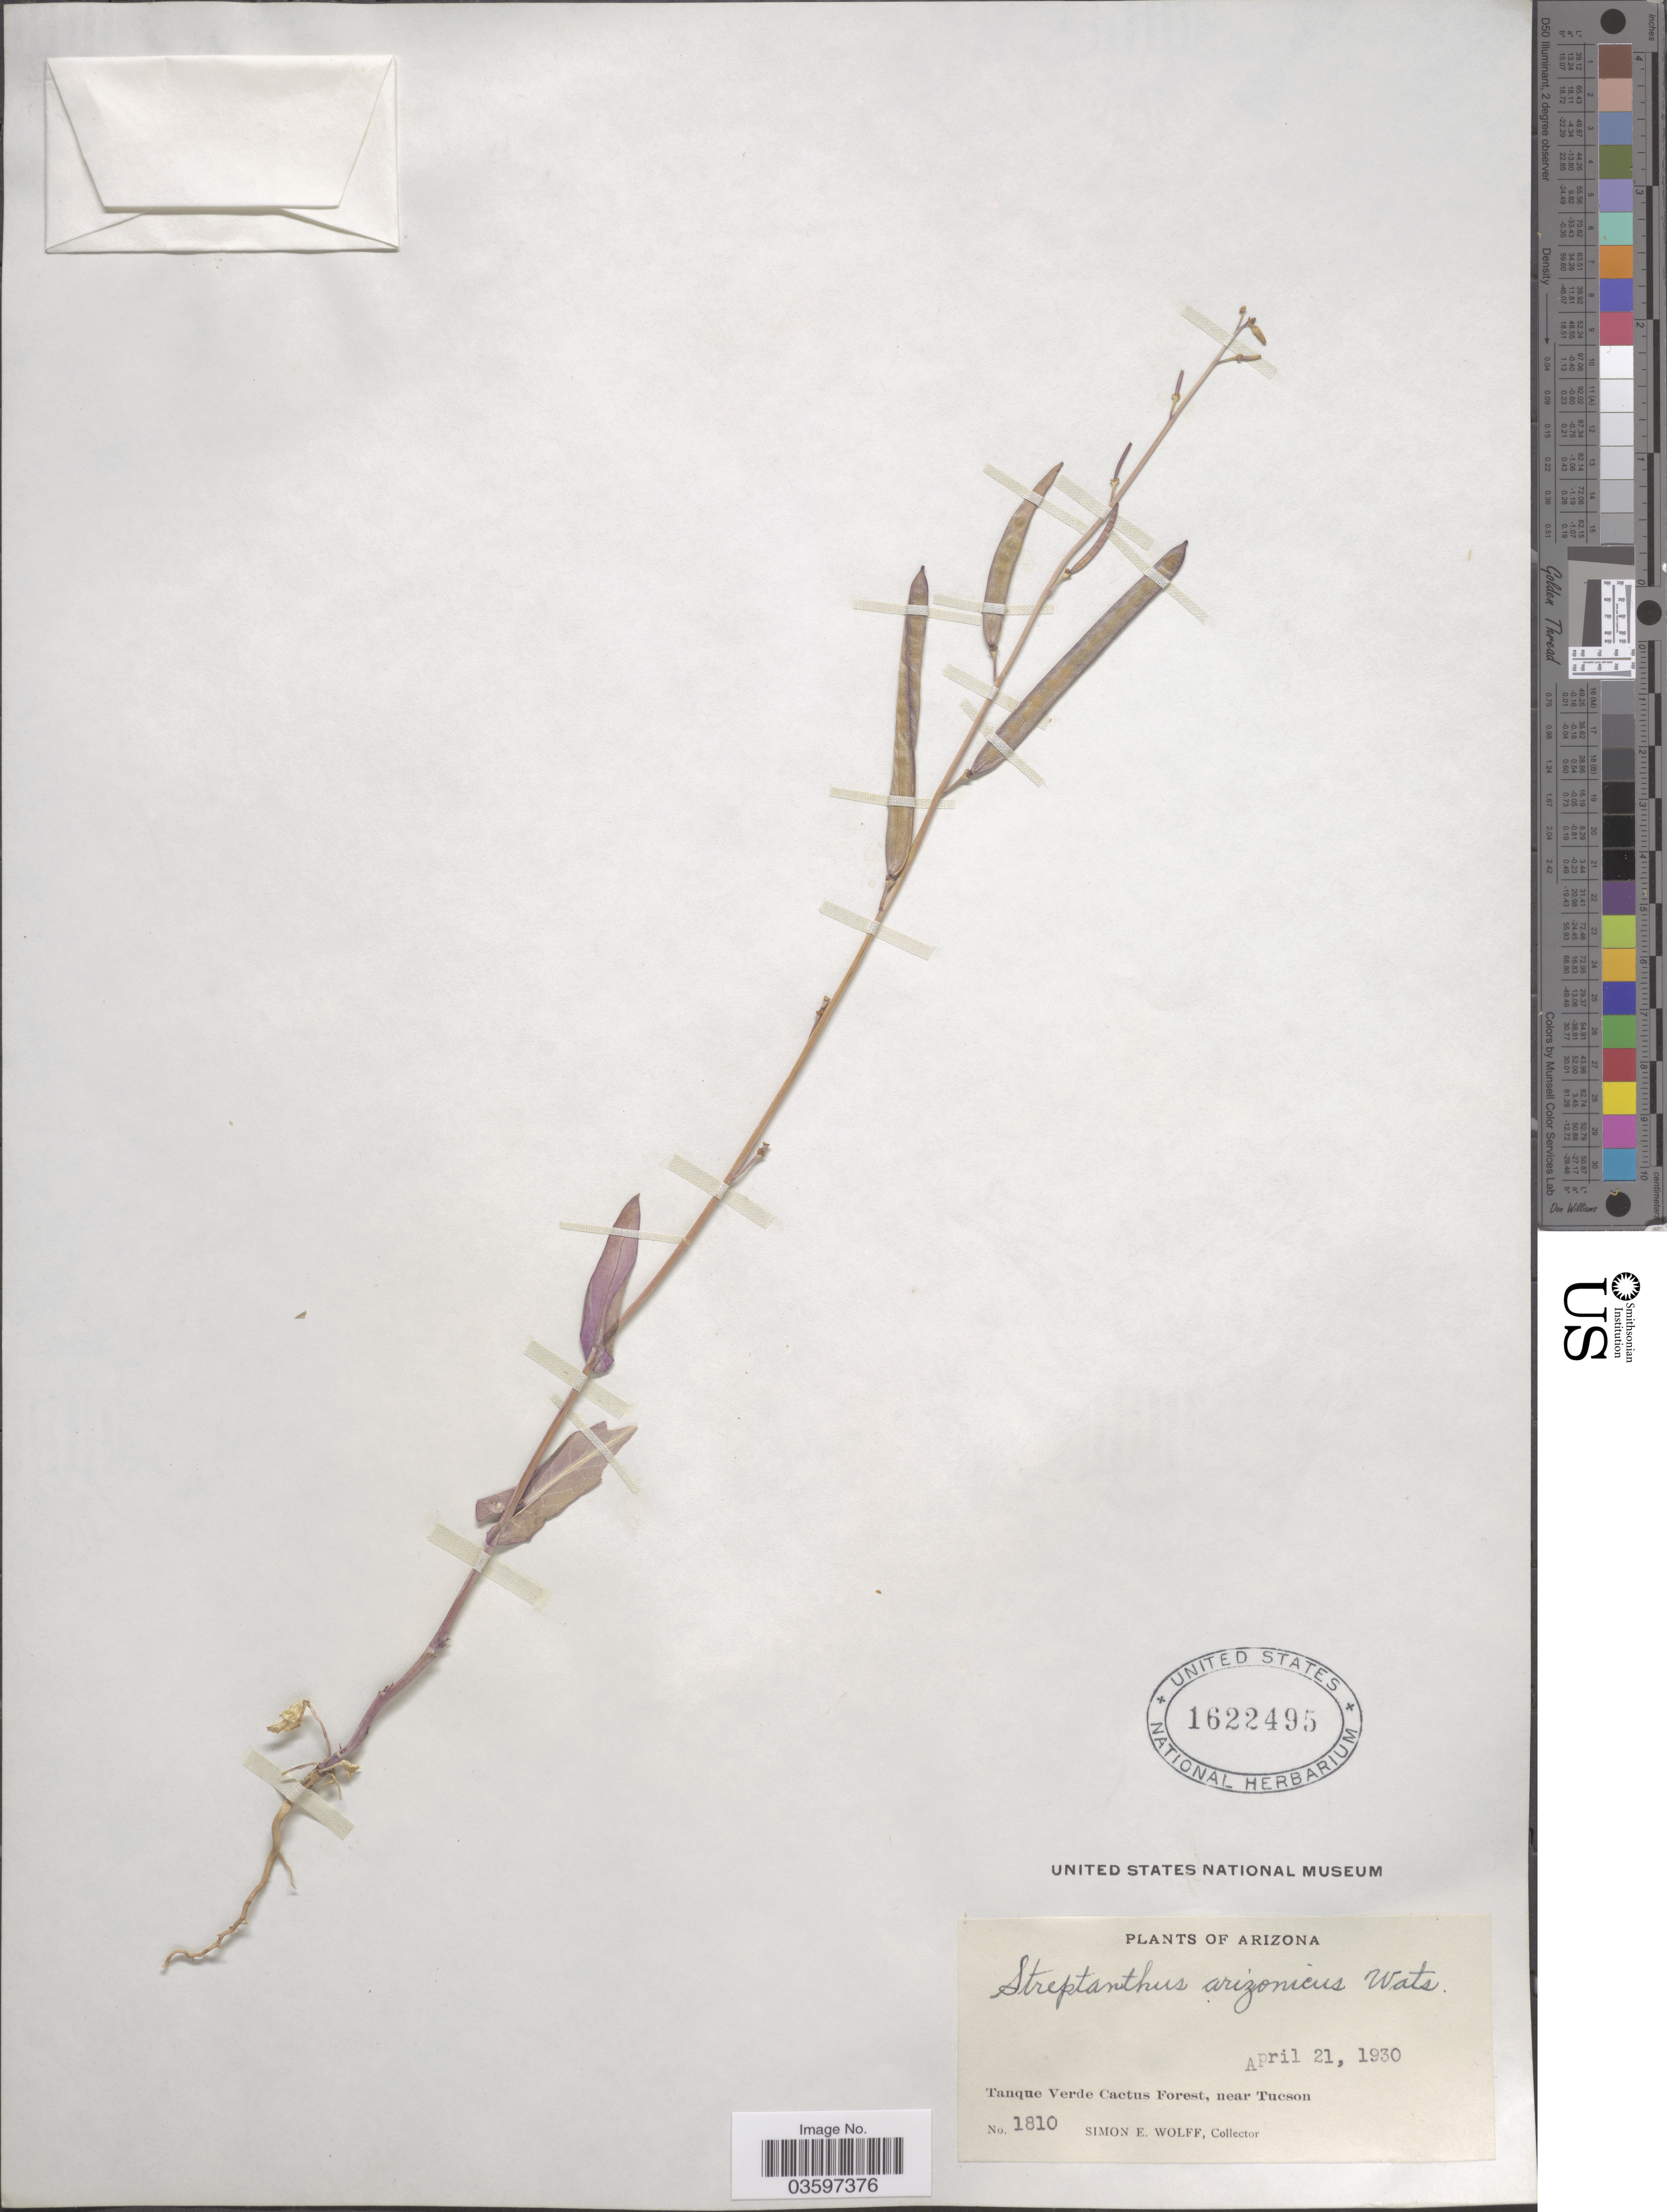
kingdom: Plantae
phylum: Tracheophyta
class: Magnoliopsida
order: Brassicales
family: Brassicaceae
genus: Streptanthus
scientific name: Streptanthus arizonicus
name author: S. Watson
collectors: S. E. Wolff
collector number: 1810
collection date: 1930-04-21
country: United States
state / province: Arizona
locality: Tanque Verde Cactus Forest, near Tucson.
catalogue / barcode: US 1622495